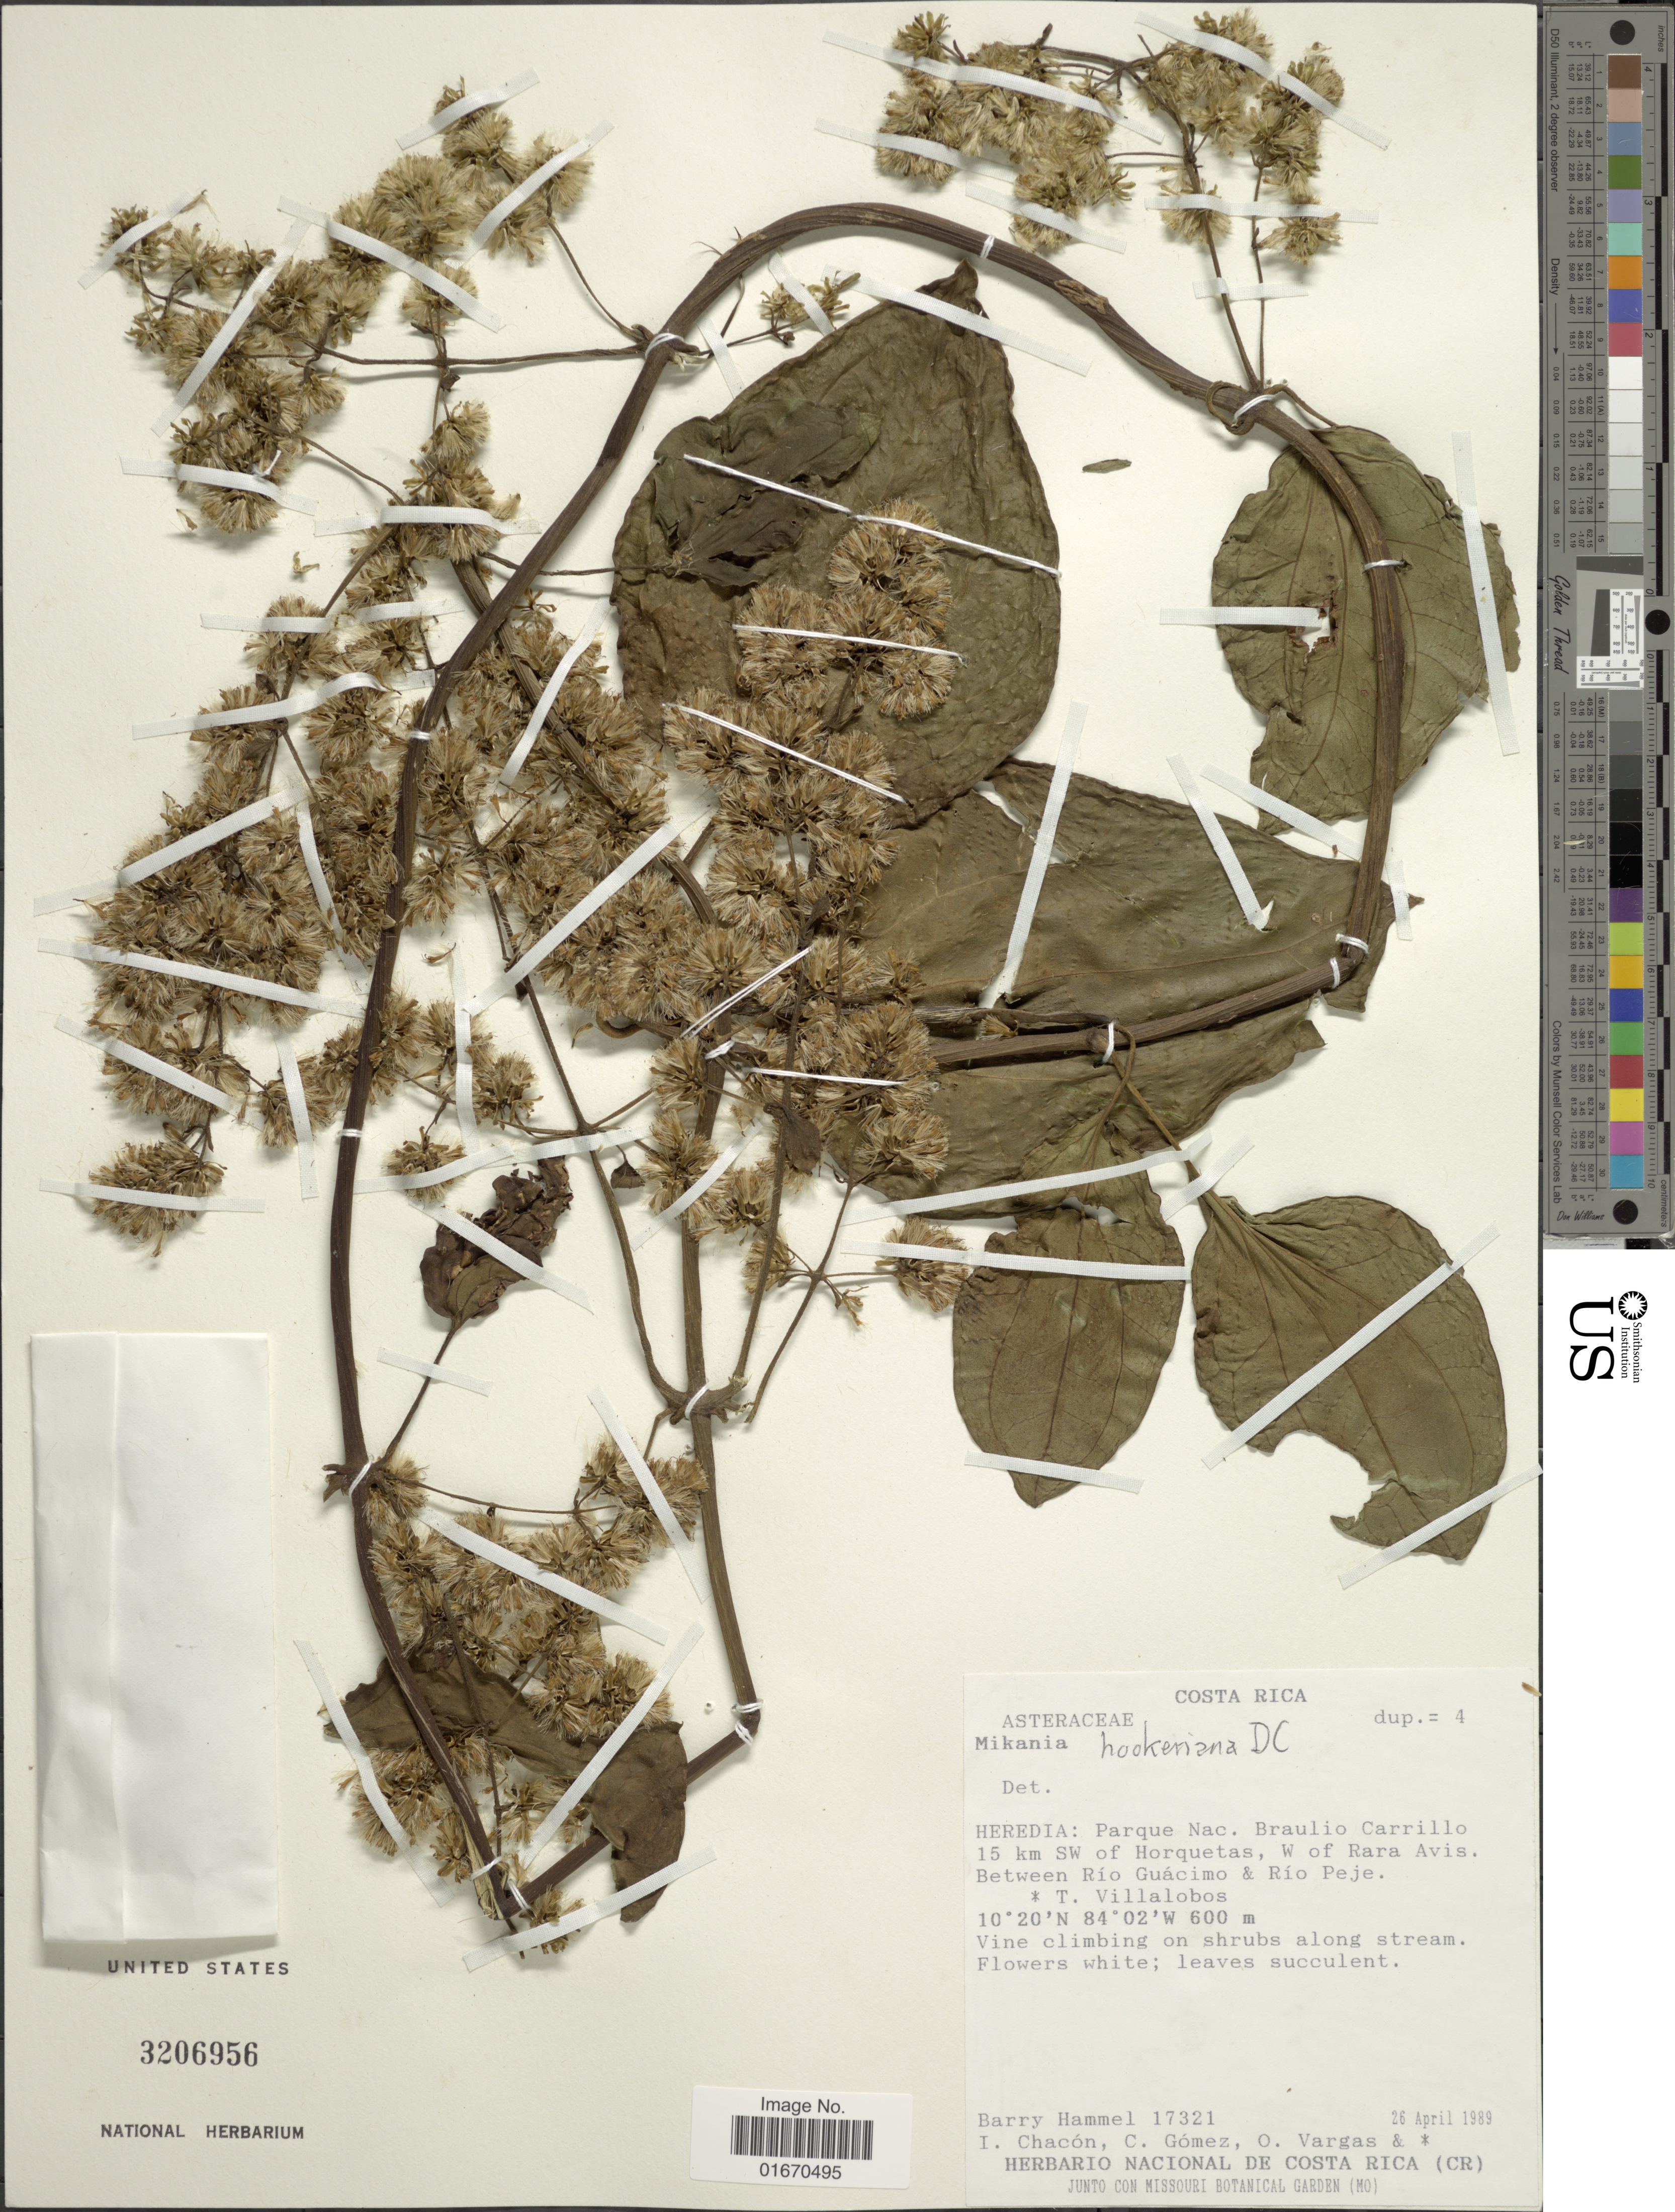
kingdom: Plantae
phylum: Tracheophyta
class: Magnoliopsida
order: Asterales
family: Asteraceae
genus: Mikania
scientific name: Mikania hookeriana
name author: DC.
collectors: B. Hammel, I. Chacón, C. Gómez, O. Vargas & T. Villalobos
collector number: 17321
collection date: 1989-04-26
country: Costa Rica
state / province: Heredia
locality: Parque Nac. Braulio Carrillo 15 km SW of Horquetas, W of Rara Avis, between Rio Guacimo & Rio Peje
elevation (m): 600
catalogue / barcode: US 3206956